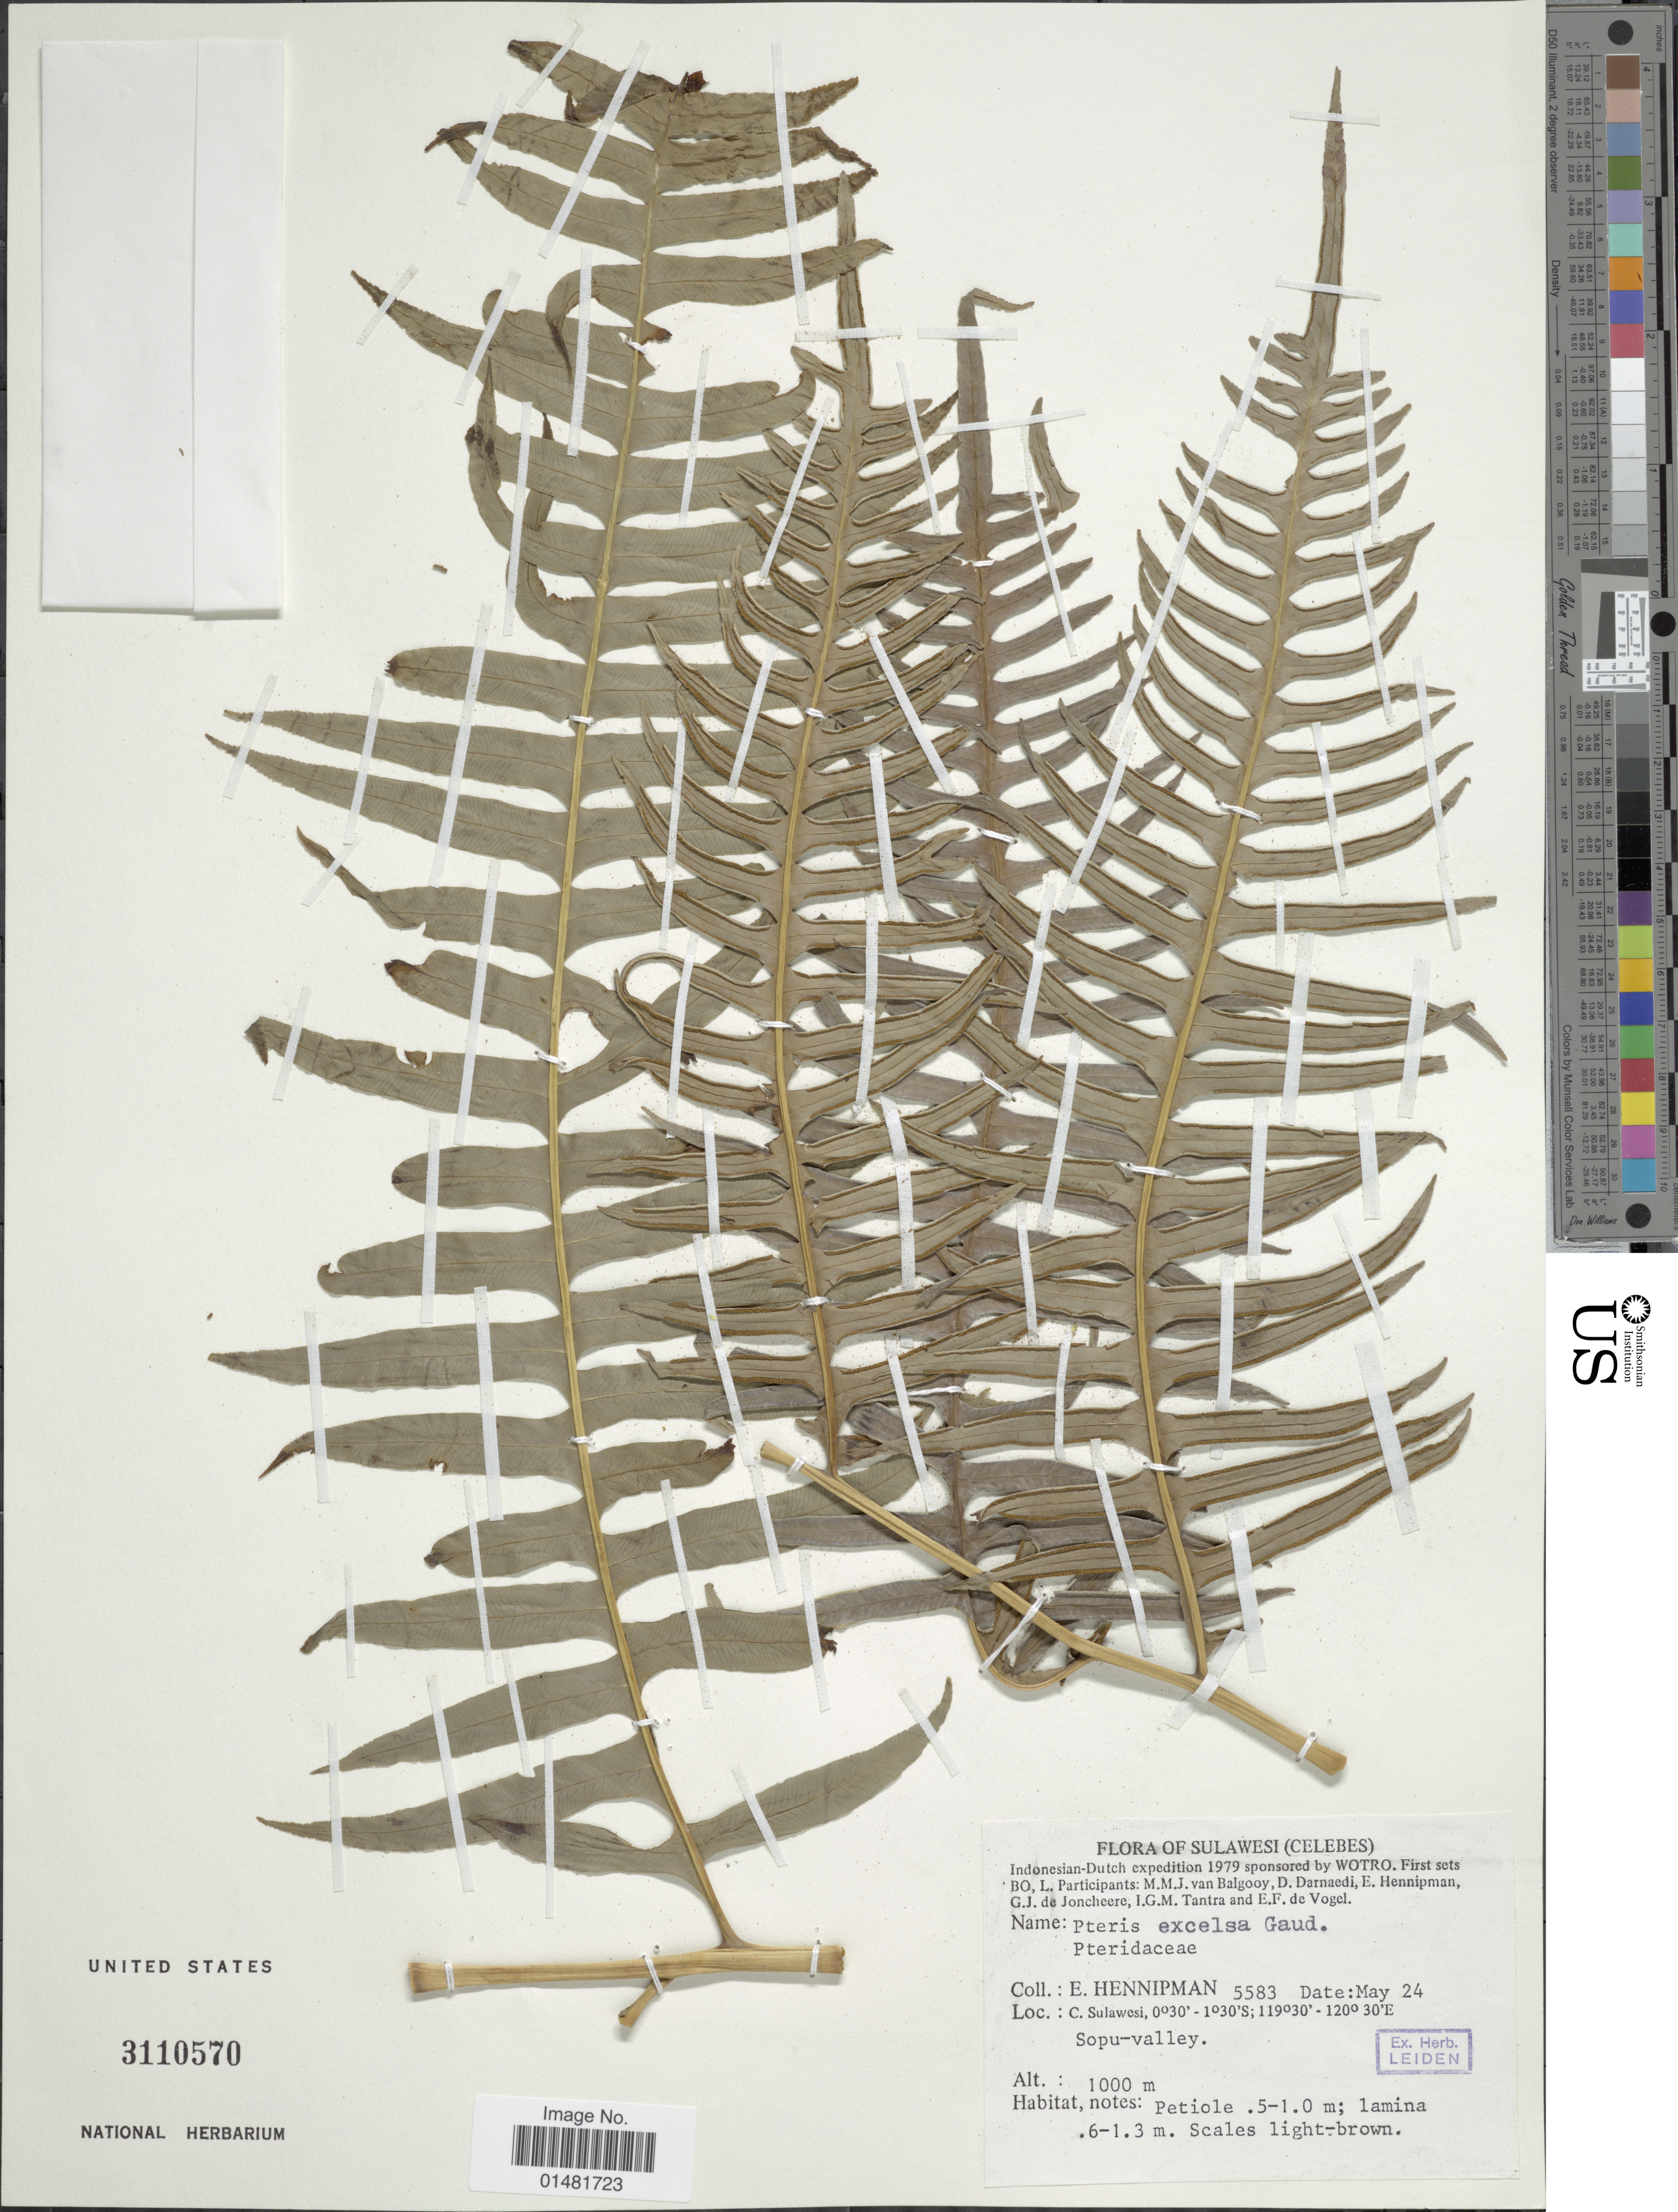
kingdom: Plantae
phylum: Tracheophyta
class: Polypodiopsida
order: Polypodiales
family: Pteridaceae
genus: Pteris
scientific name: Pteris excelsa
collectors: E. Hennipman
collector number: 5583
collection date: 1979-05-24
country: Indonesia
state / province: Sulawesi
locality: (Celebes), C. Sulawesi, Sopu-valley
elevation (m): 1000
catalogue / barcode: US 3110570